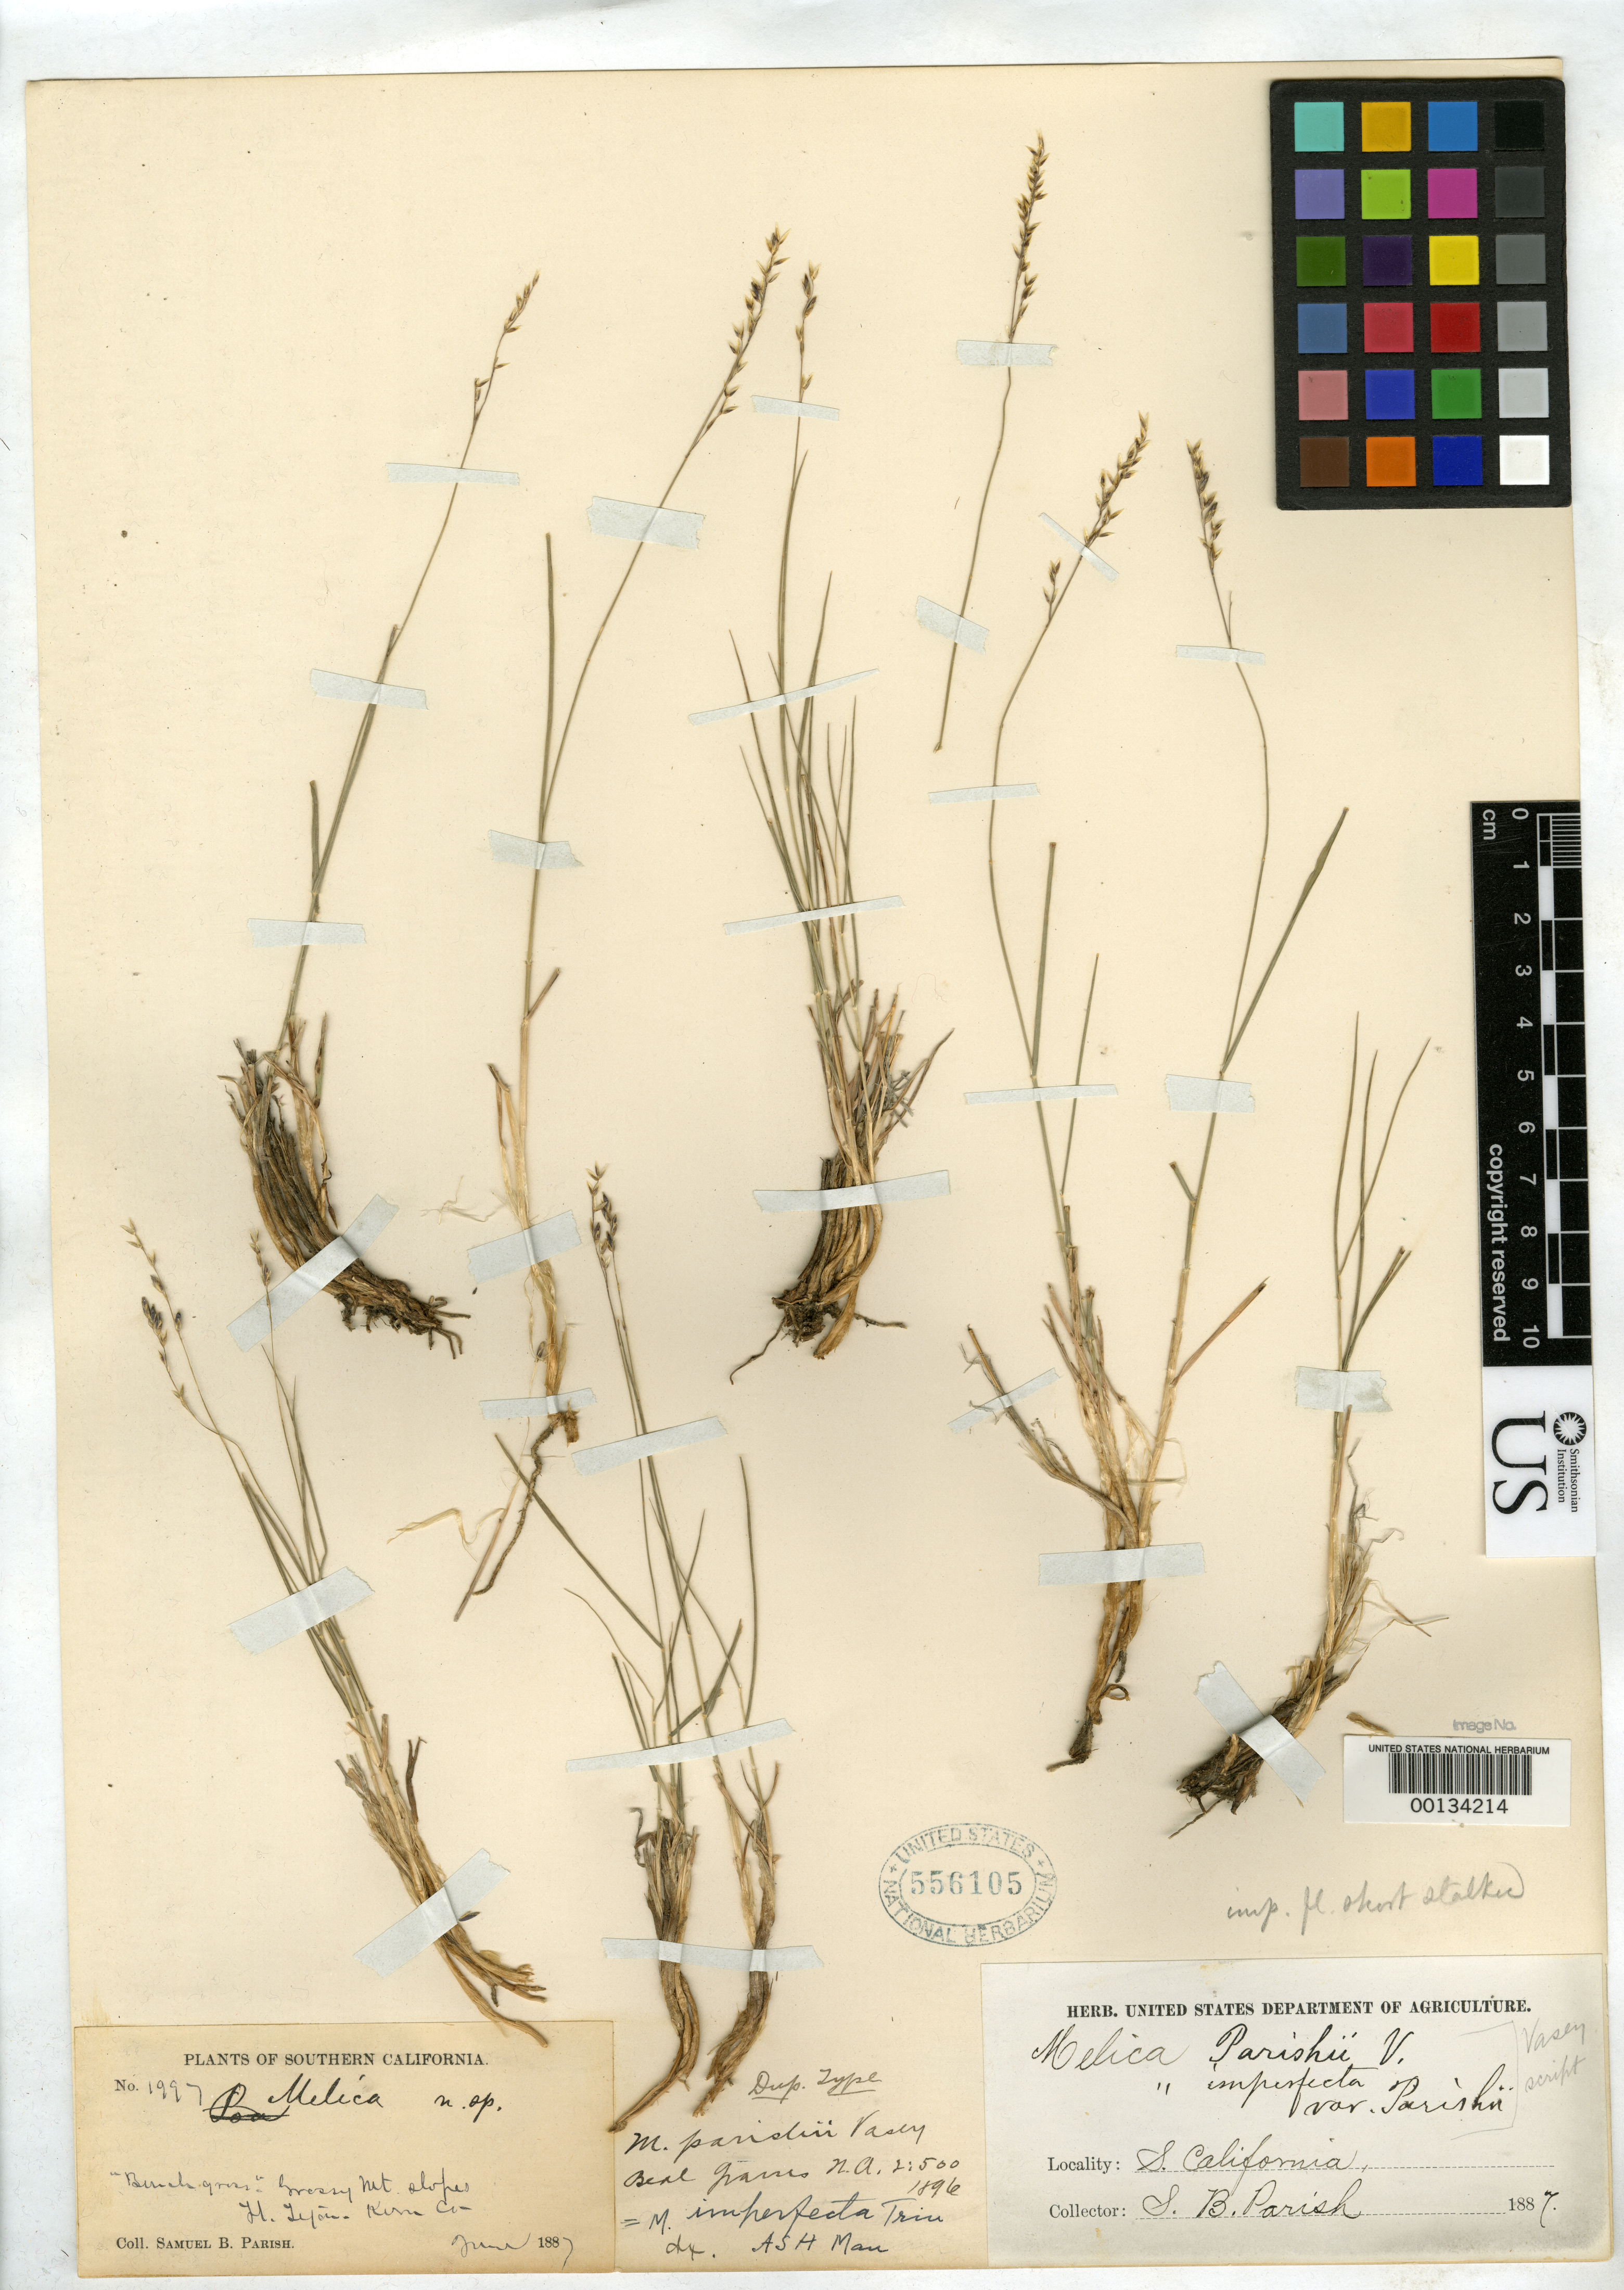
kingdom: Plantae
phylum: Tracheophyta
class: Liliopsida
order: Poales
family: Poaceae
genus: Melica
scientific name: Melica parishii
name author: Vasey ex W.J. Beal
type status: Isotype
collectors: S. B. Parish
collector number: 1997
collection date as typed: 1887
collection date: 1887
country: United States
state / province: California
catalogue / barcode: US 556105